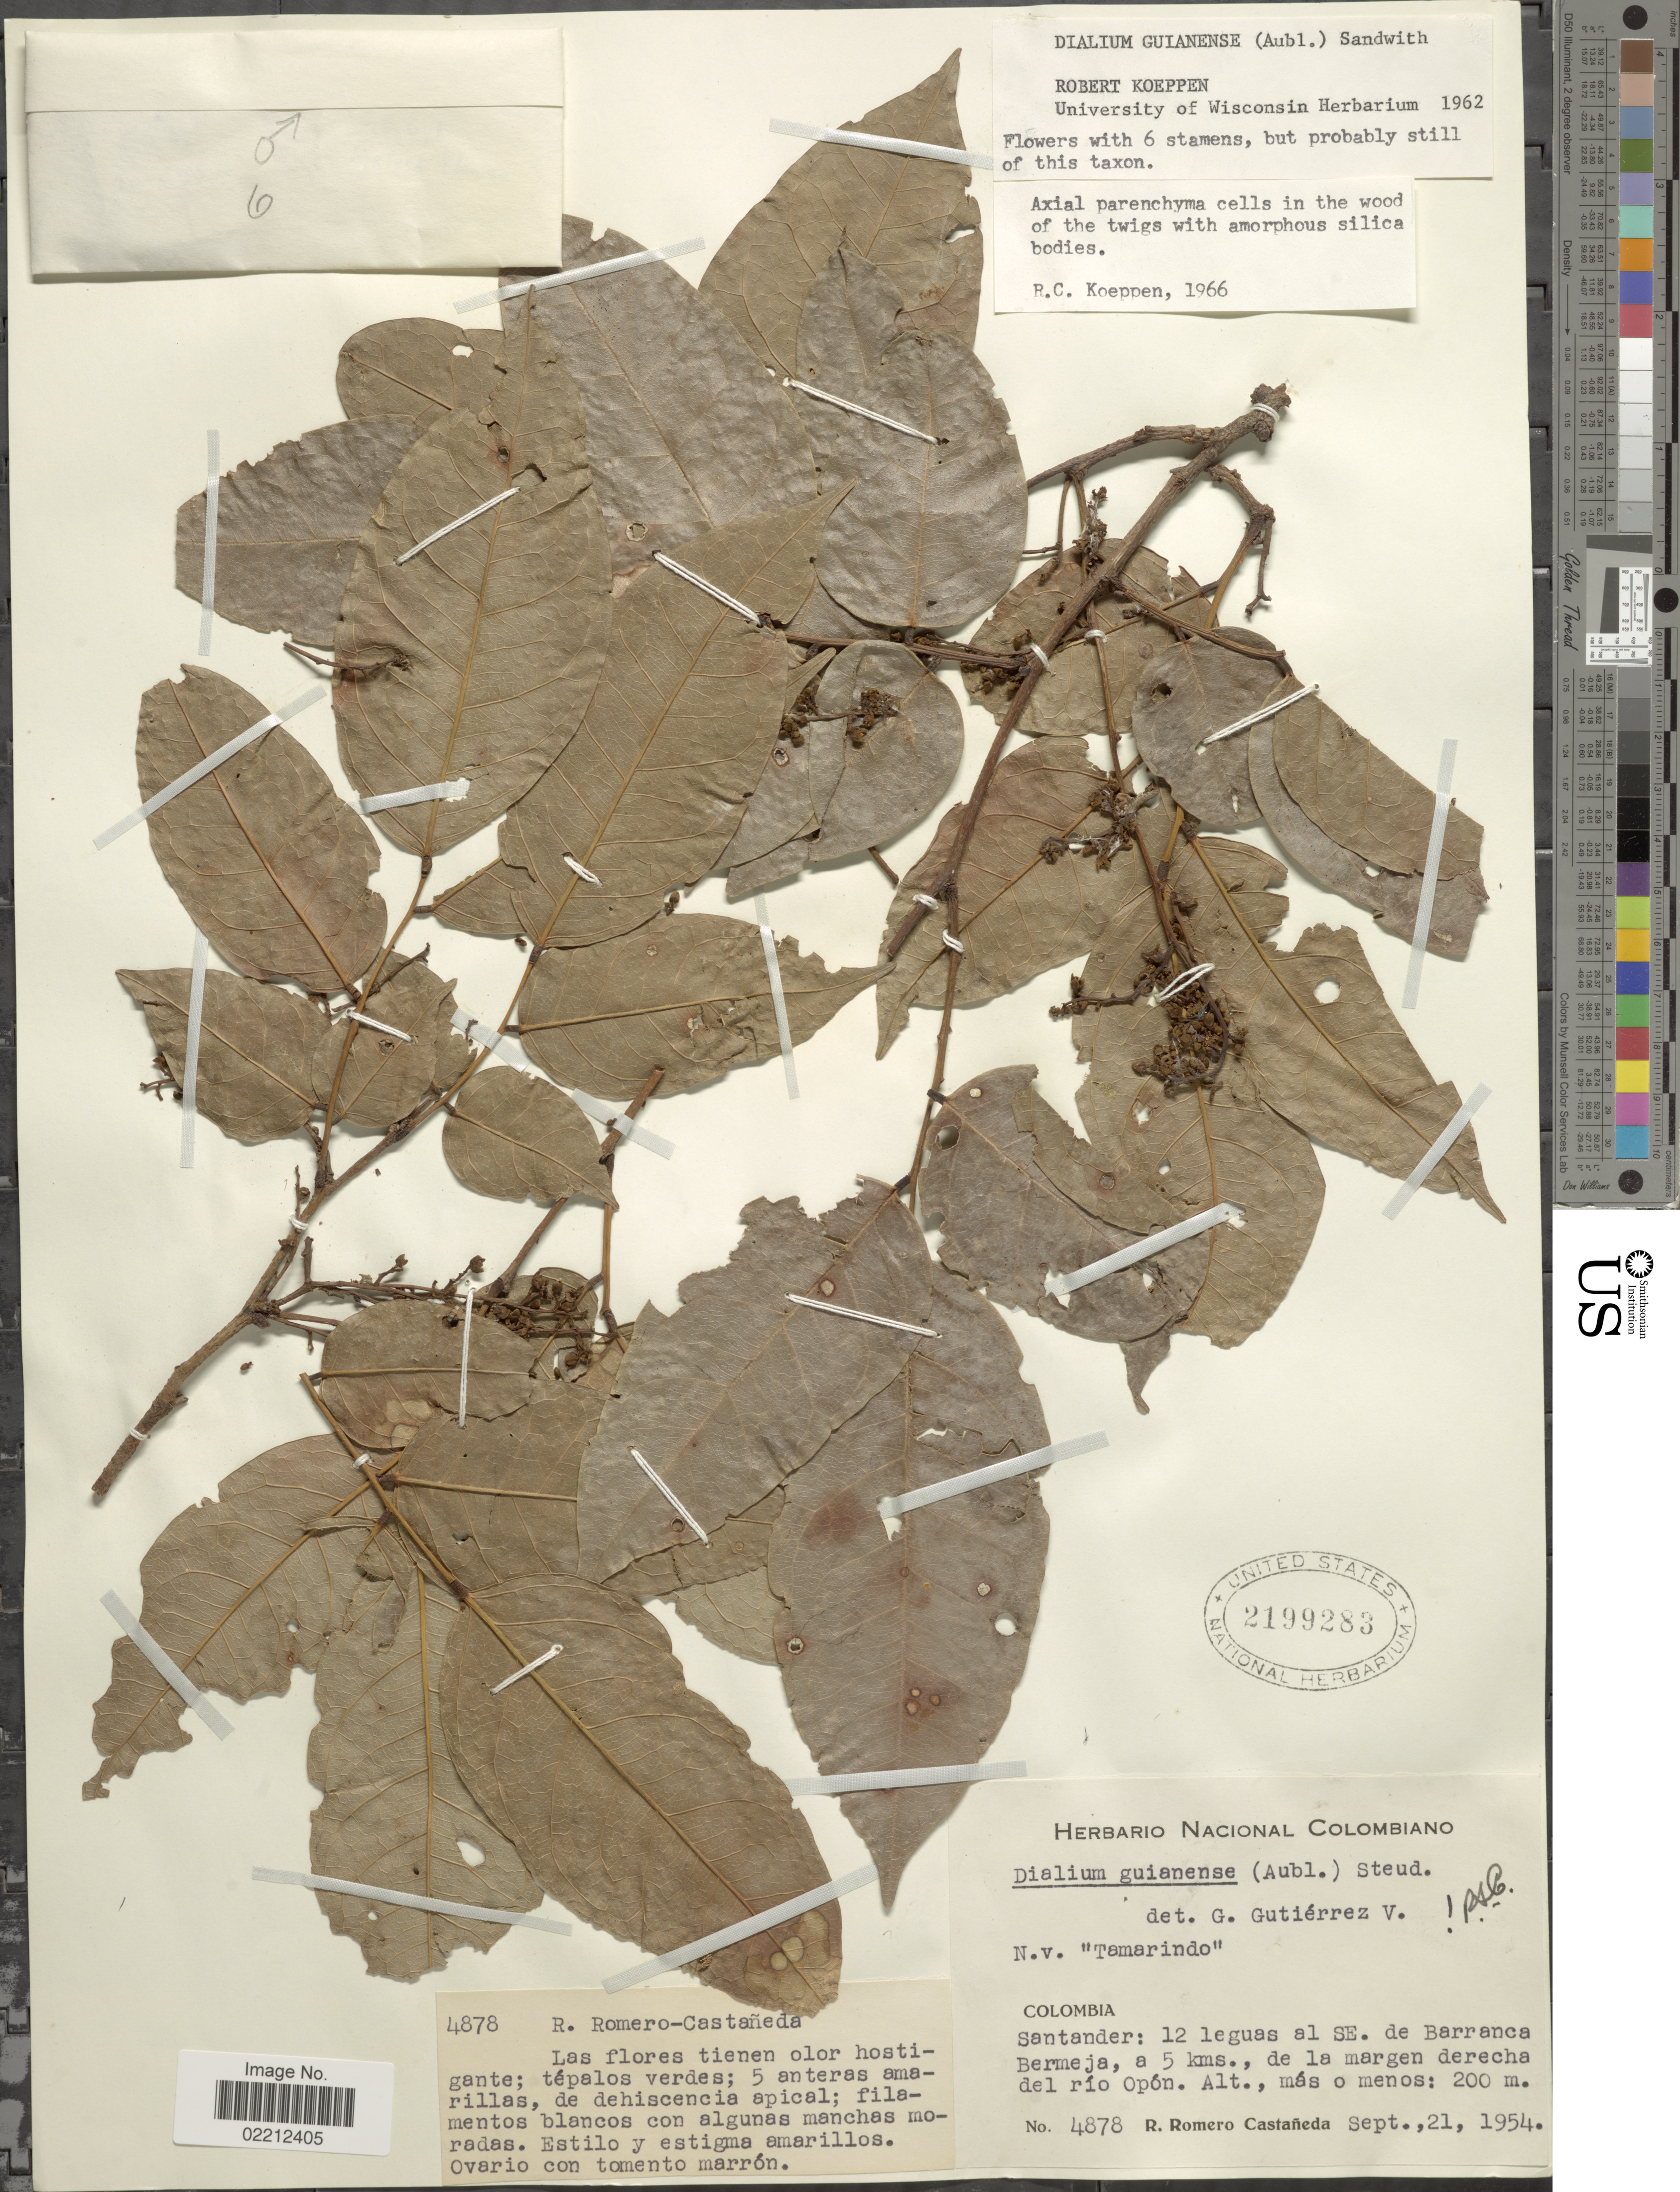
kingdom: Plantae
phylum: Tracheophyta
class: Magnoliopsida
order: Fabales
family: Fabaceae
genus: Dialium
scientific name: Dialium hexaestaminatum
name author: M.J. Falcão & Mansano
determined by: Falcão, Marcus J.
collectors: R. Romero Castañeda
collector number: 4878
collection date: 1954-09-21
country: Colombia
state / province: Santander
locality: Santander: 12 leguas al SE de Barranca Bermeja, a 5 kms. de la margen derecha del rio Opon.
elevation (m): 200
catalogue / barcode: US 2199283